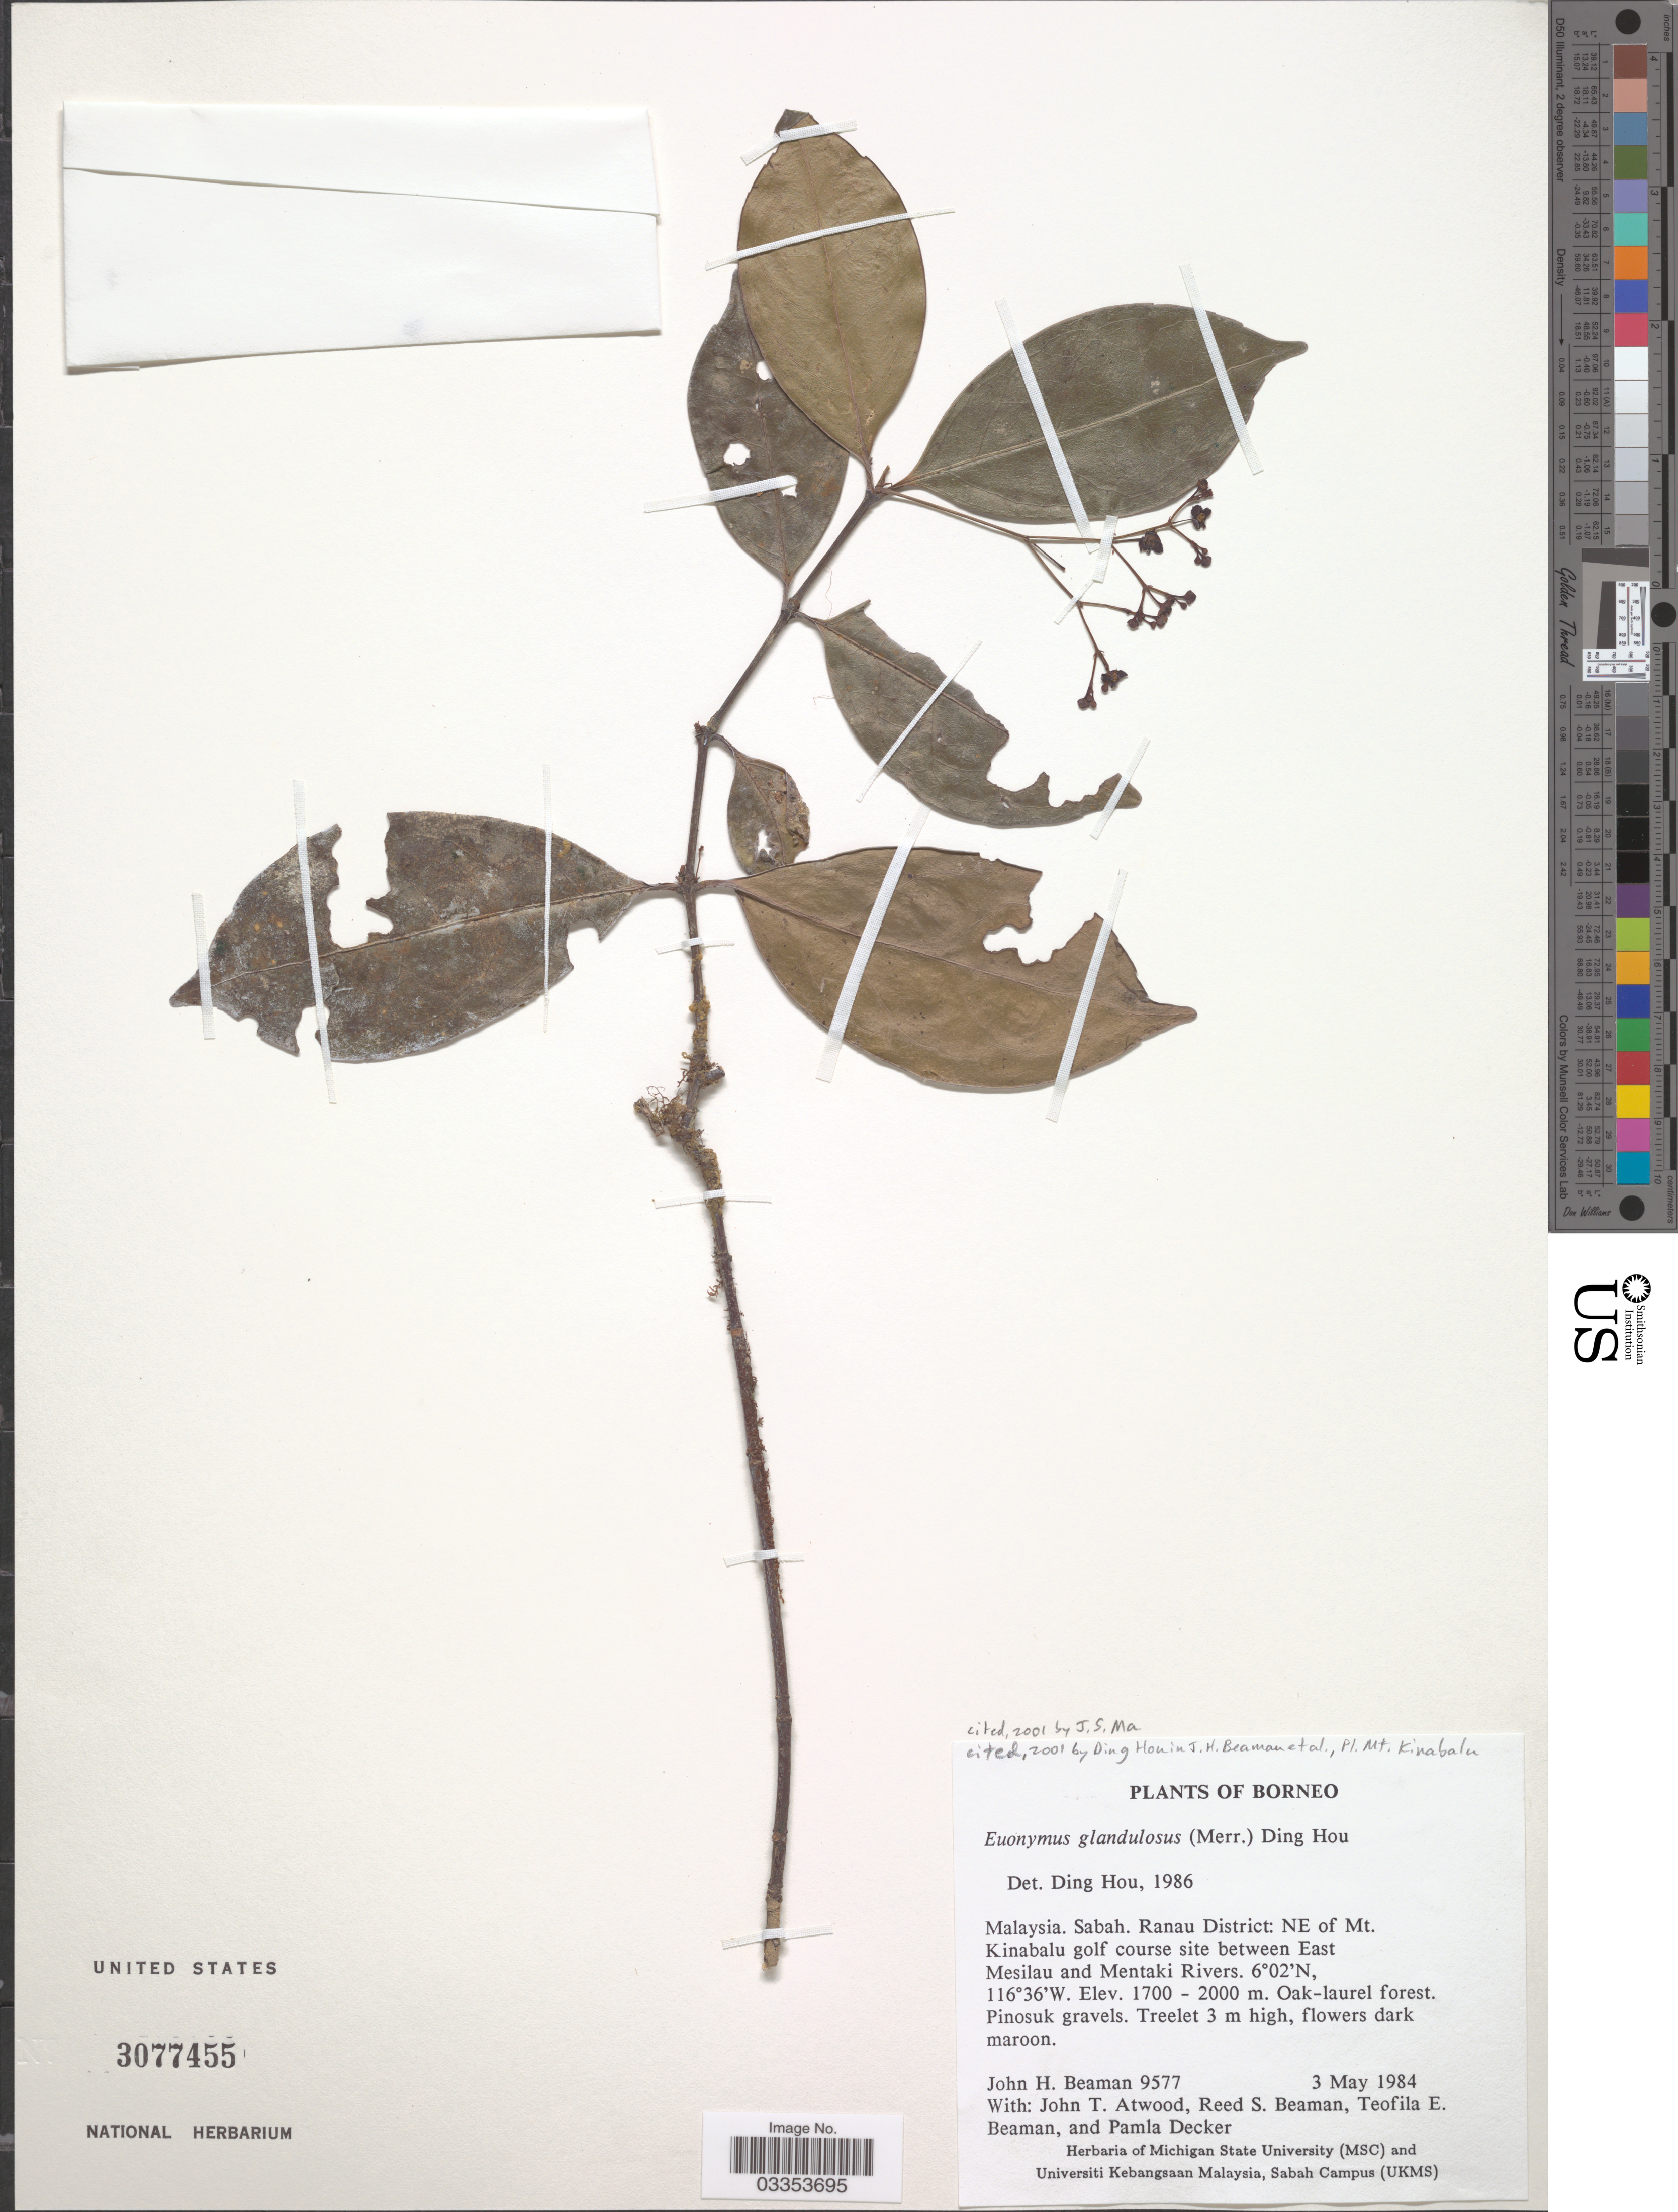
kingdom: Plantae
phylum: Tracheophyta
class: Magnoliopsida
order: Celastrales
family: Celastraceae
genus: Euonymus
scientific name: Euonymus glandulosus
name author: (Merr.) Ding Hou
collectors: J. H. Beaman, J. T. Atwood, R. S. Beaman, T. E. Beaman & P. Decker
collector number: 9577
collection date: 1984-05-03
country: Malaysia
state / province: Sabah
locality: Borneo. Ranau District: NE of Mt. Kinabalu golf course site between East Mesilau and Mentaki Rivers.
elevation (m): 1700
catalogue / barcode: US 3077455